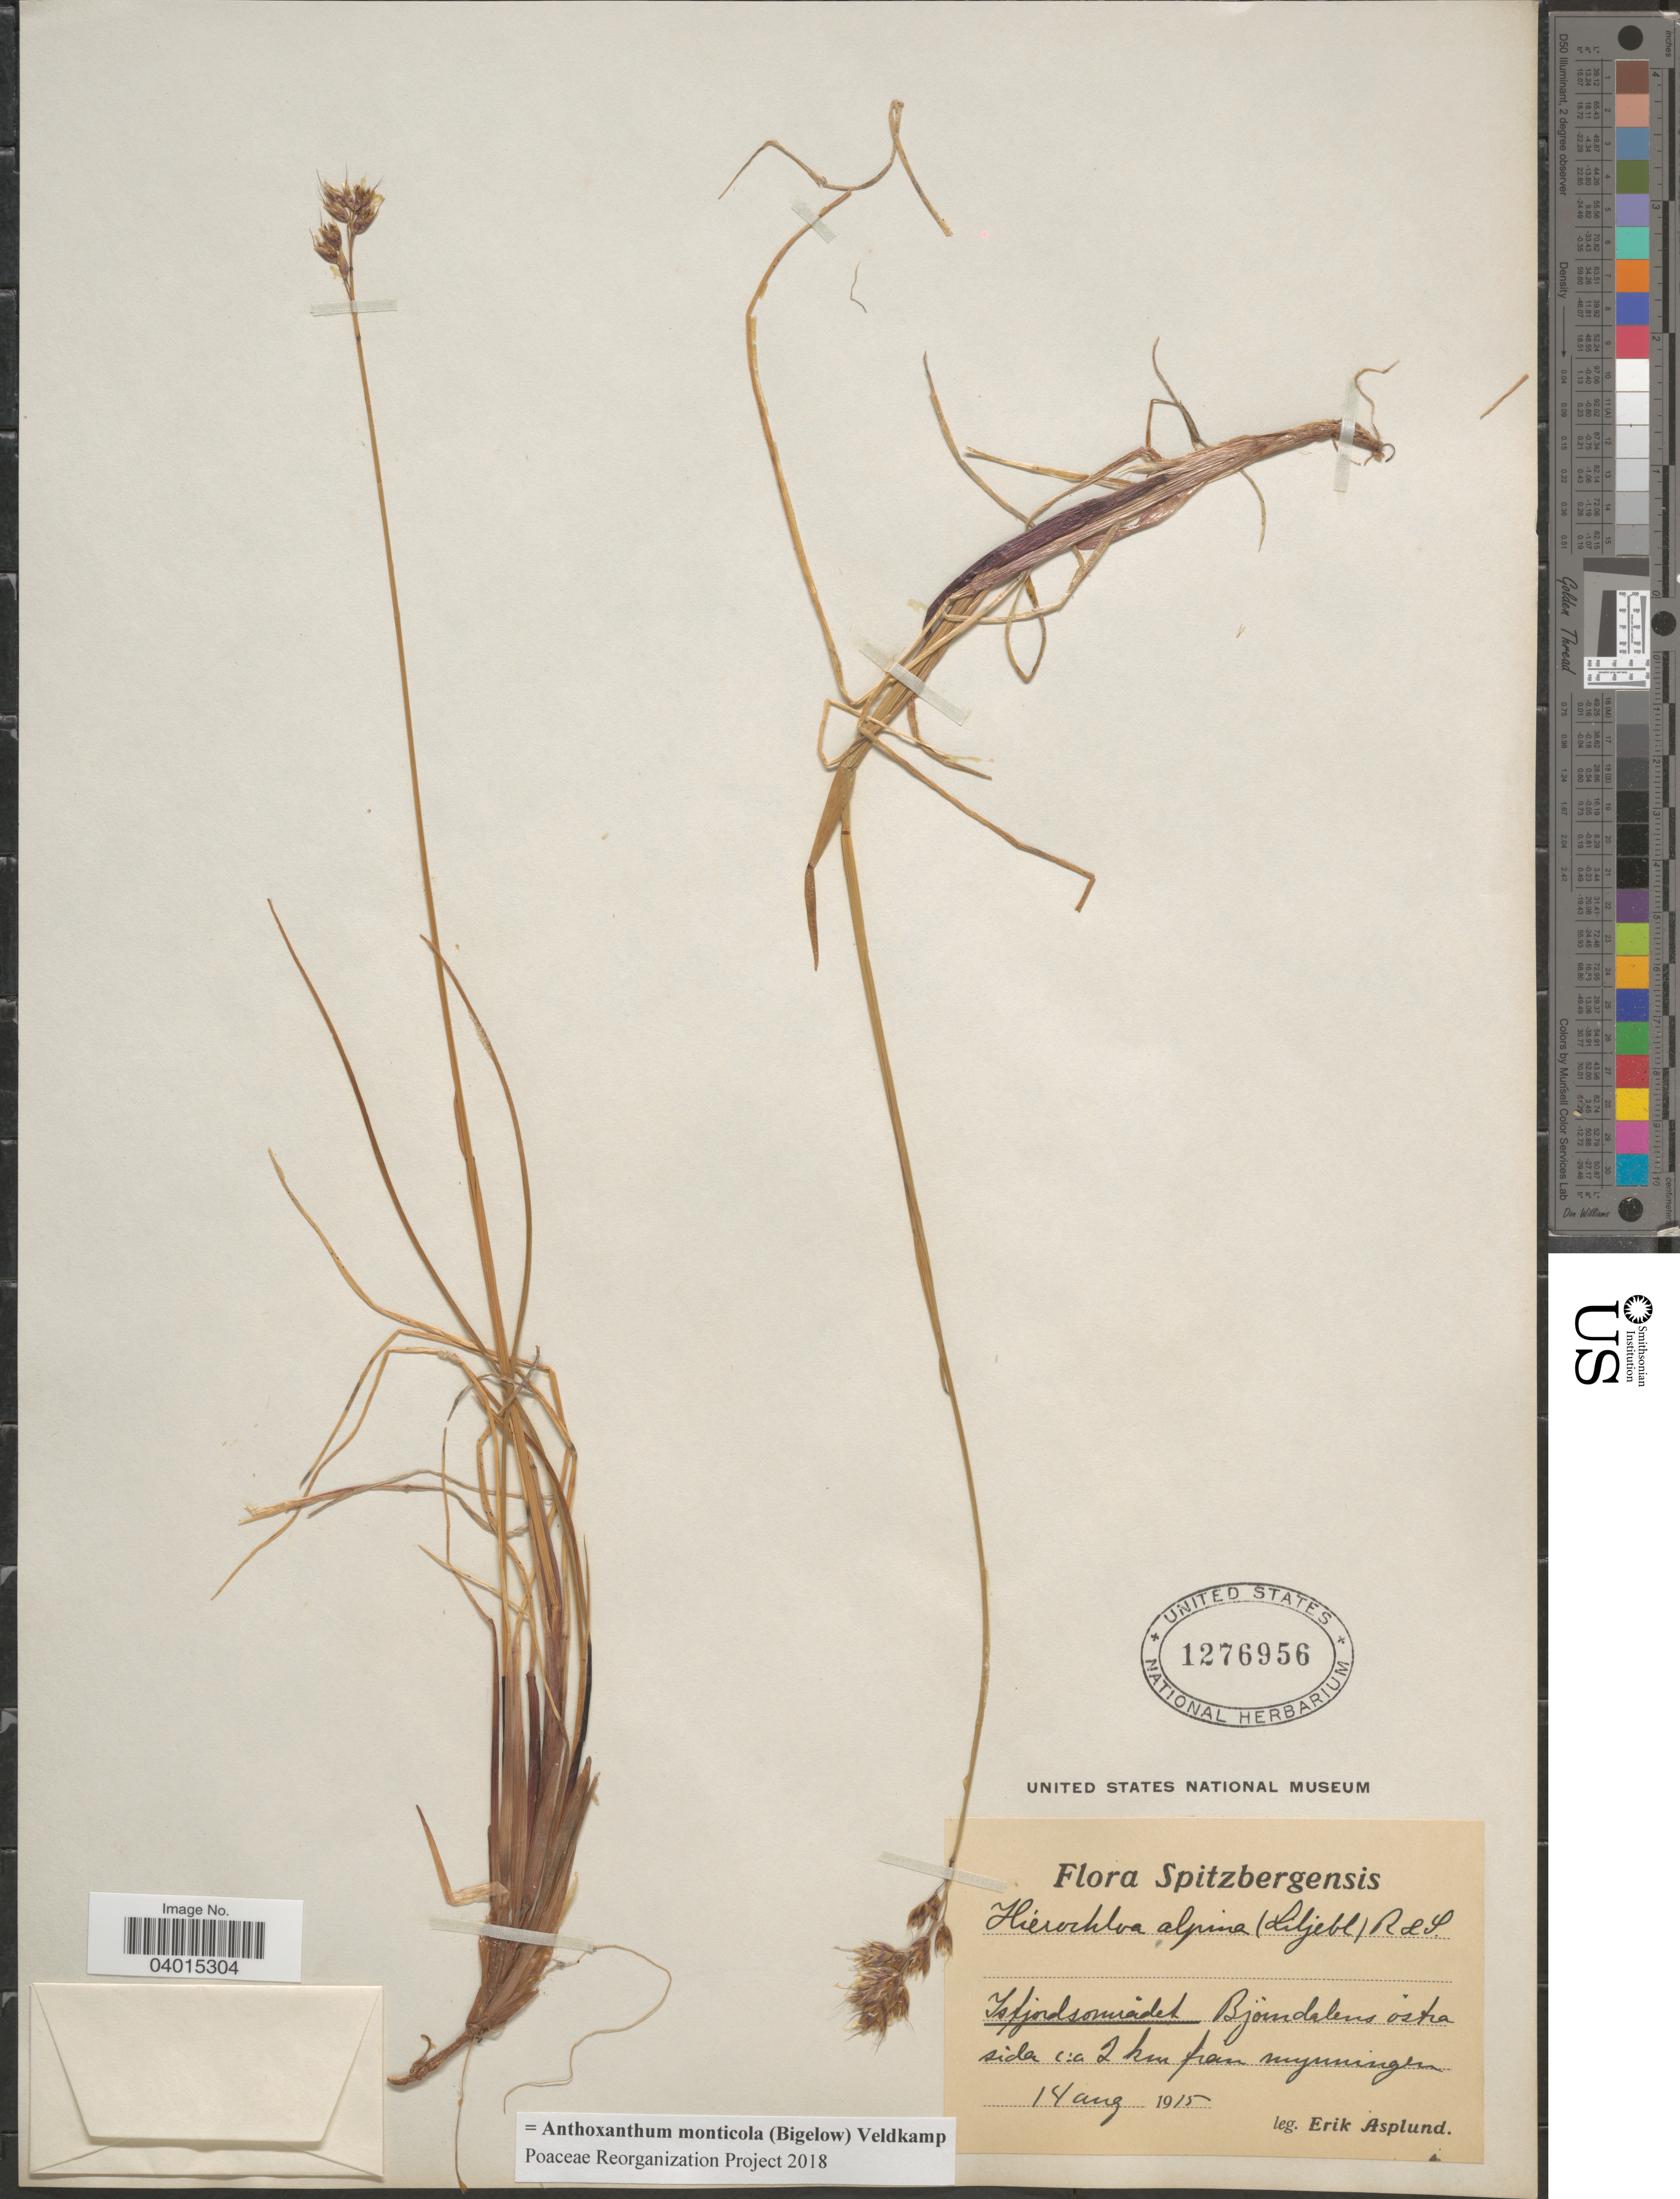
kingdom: Plantae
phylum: Tracheophyta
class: Liliopsida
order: Poales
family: Poaceae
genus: Anthoxanthum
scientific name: Anthoxanthum monticola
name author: (Bigelow) Veldkamp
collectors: E. Asplund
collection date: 1915-08-14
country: Norway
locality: Spitzbergensis. Isfjordsomradet Bjömdalens ostra side c:a 2 km from mynningen.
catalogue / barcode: US 1276956